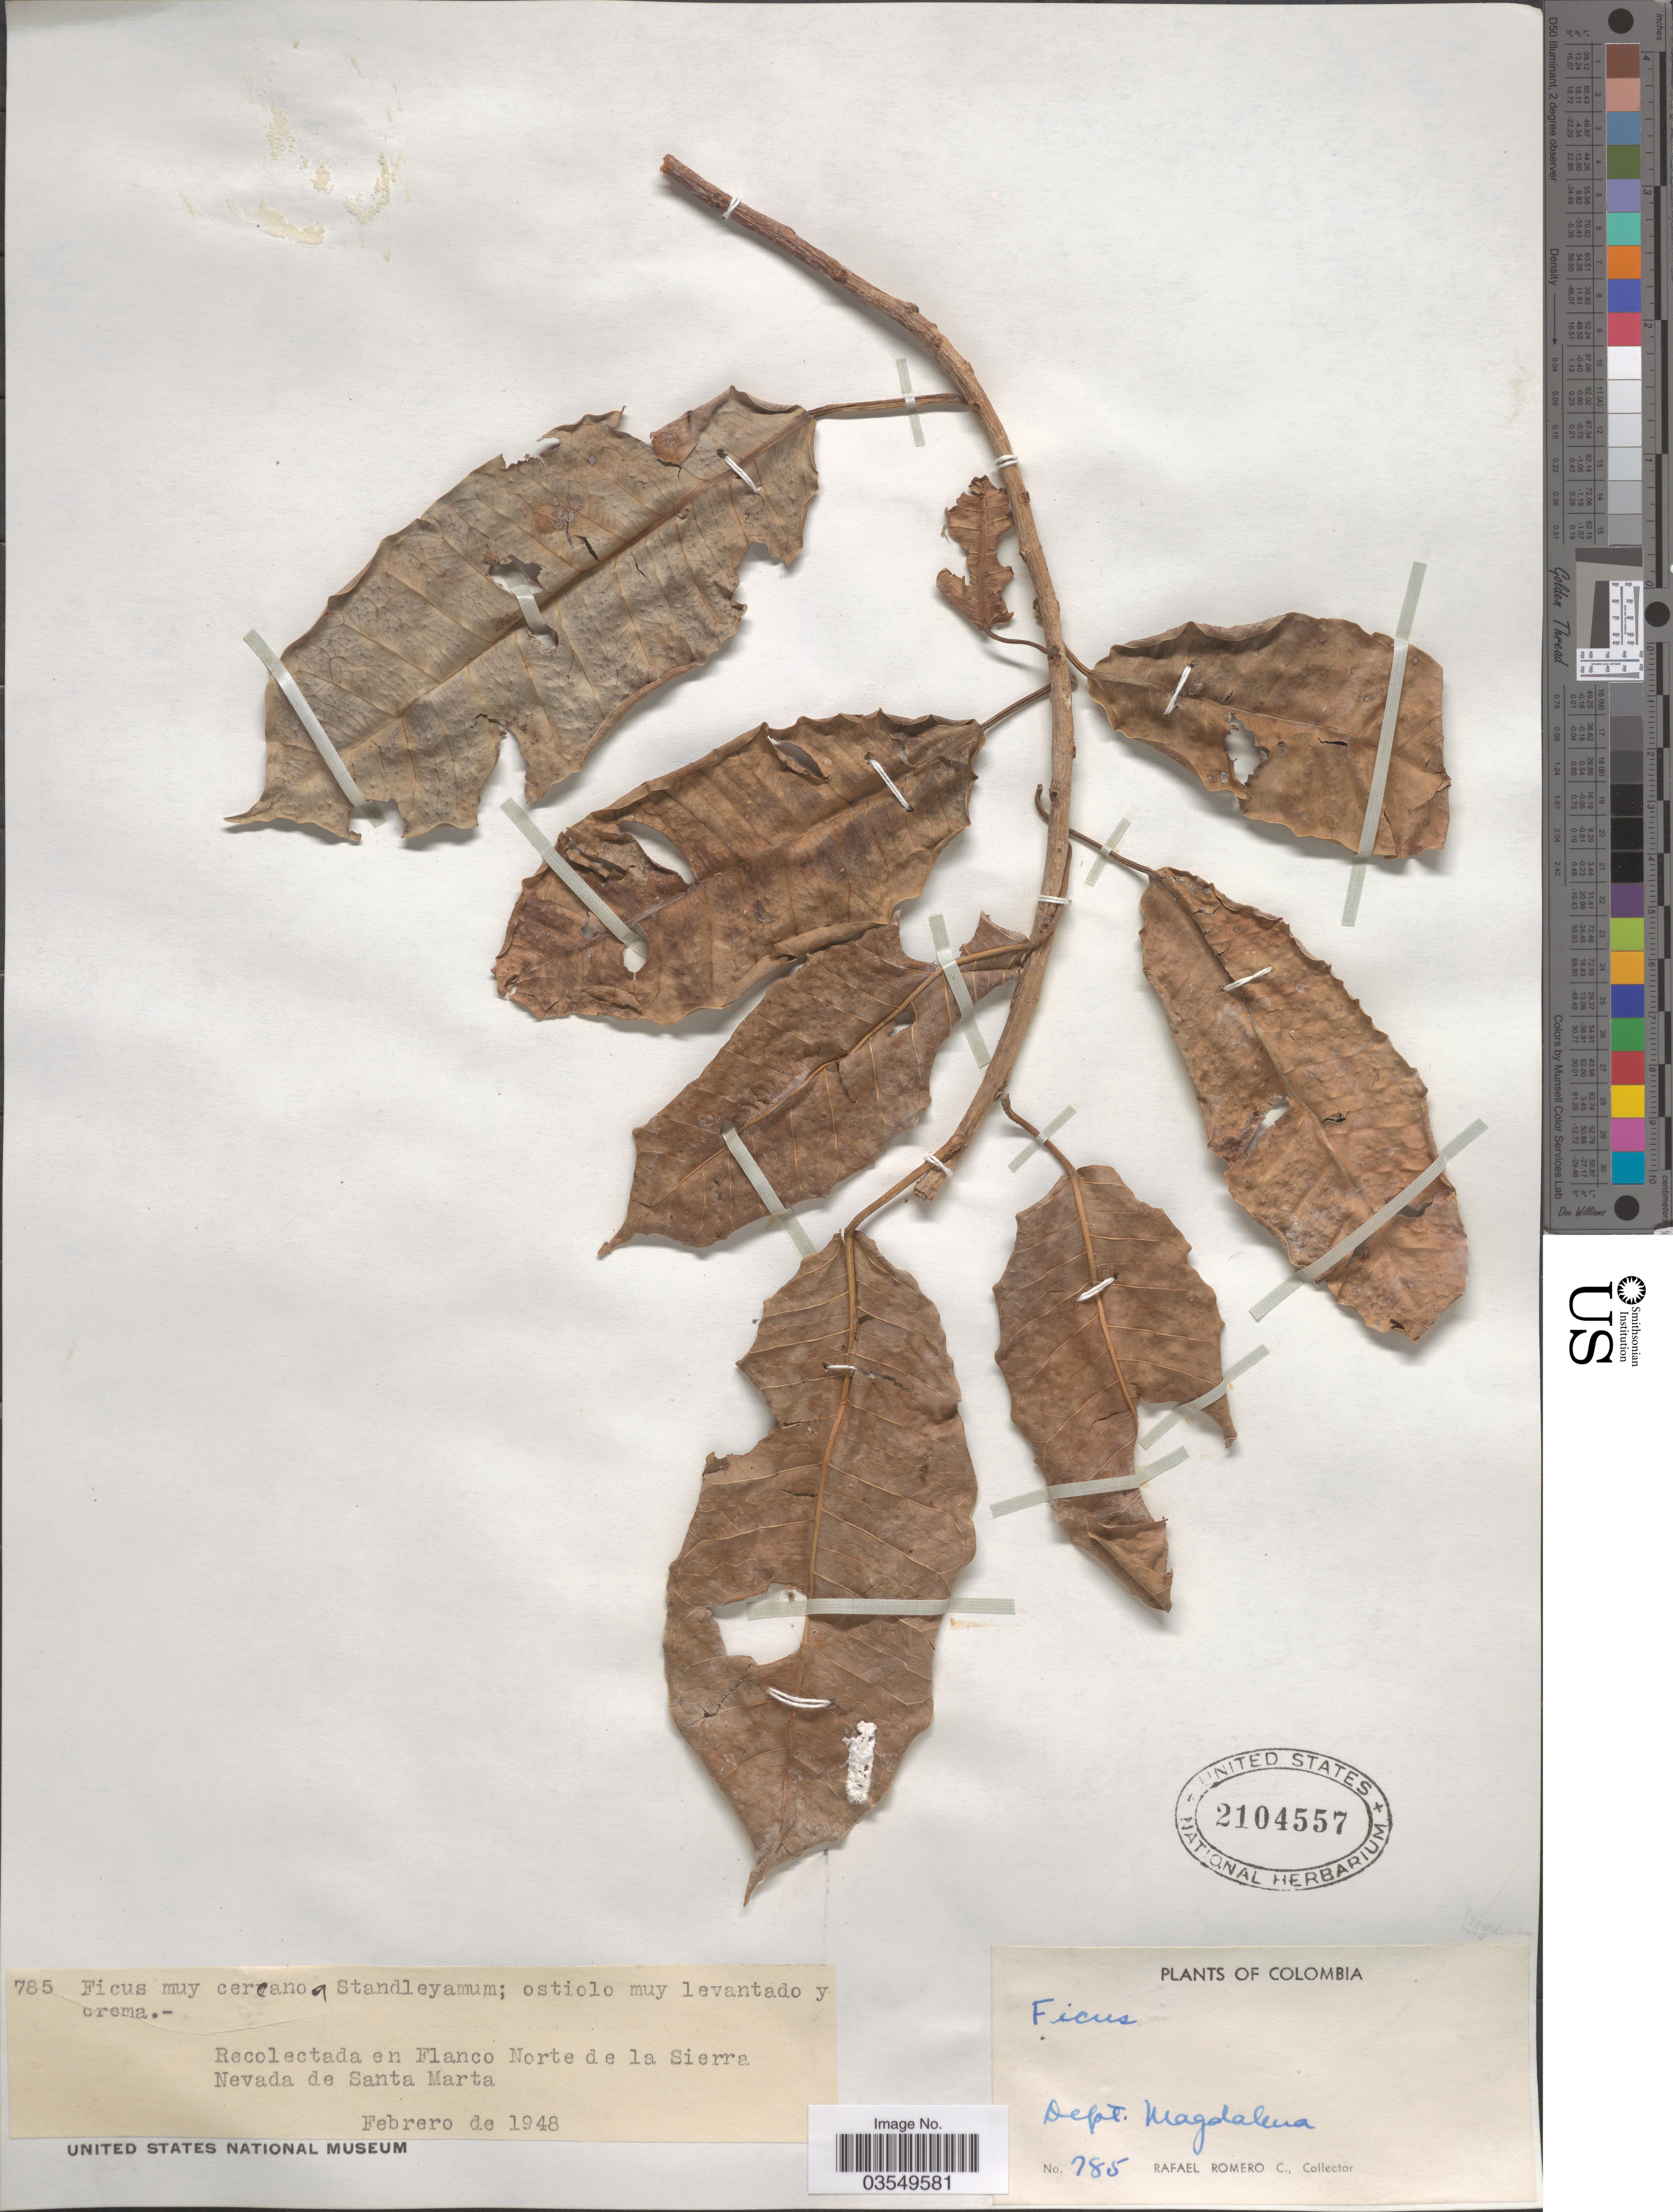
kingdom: Plantae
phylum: Tracheophyta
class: Magnoliopsida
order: Rosales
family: Moraceae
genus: Ficus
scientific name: Ficus sp.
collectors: R. Romero Castañeda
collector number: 785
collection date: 1948-02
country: Colombia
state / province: Magdalena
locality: En Flanco Norte de la Sierra Nevada de Santa Marta. Dept. Magdalena.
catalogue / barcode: US 2104557